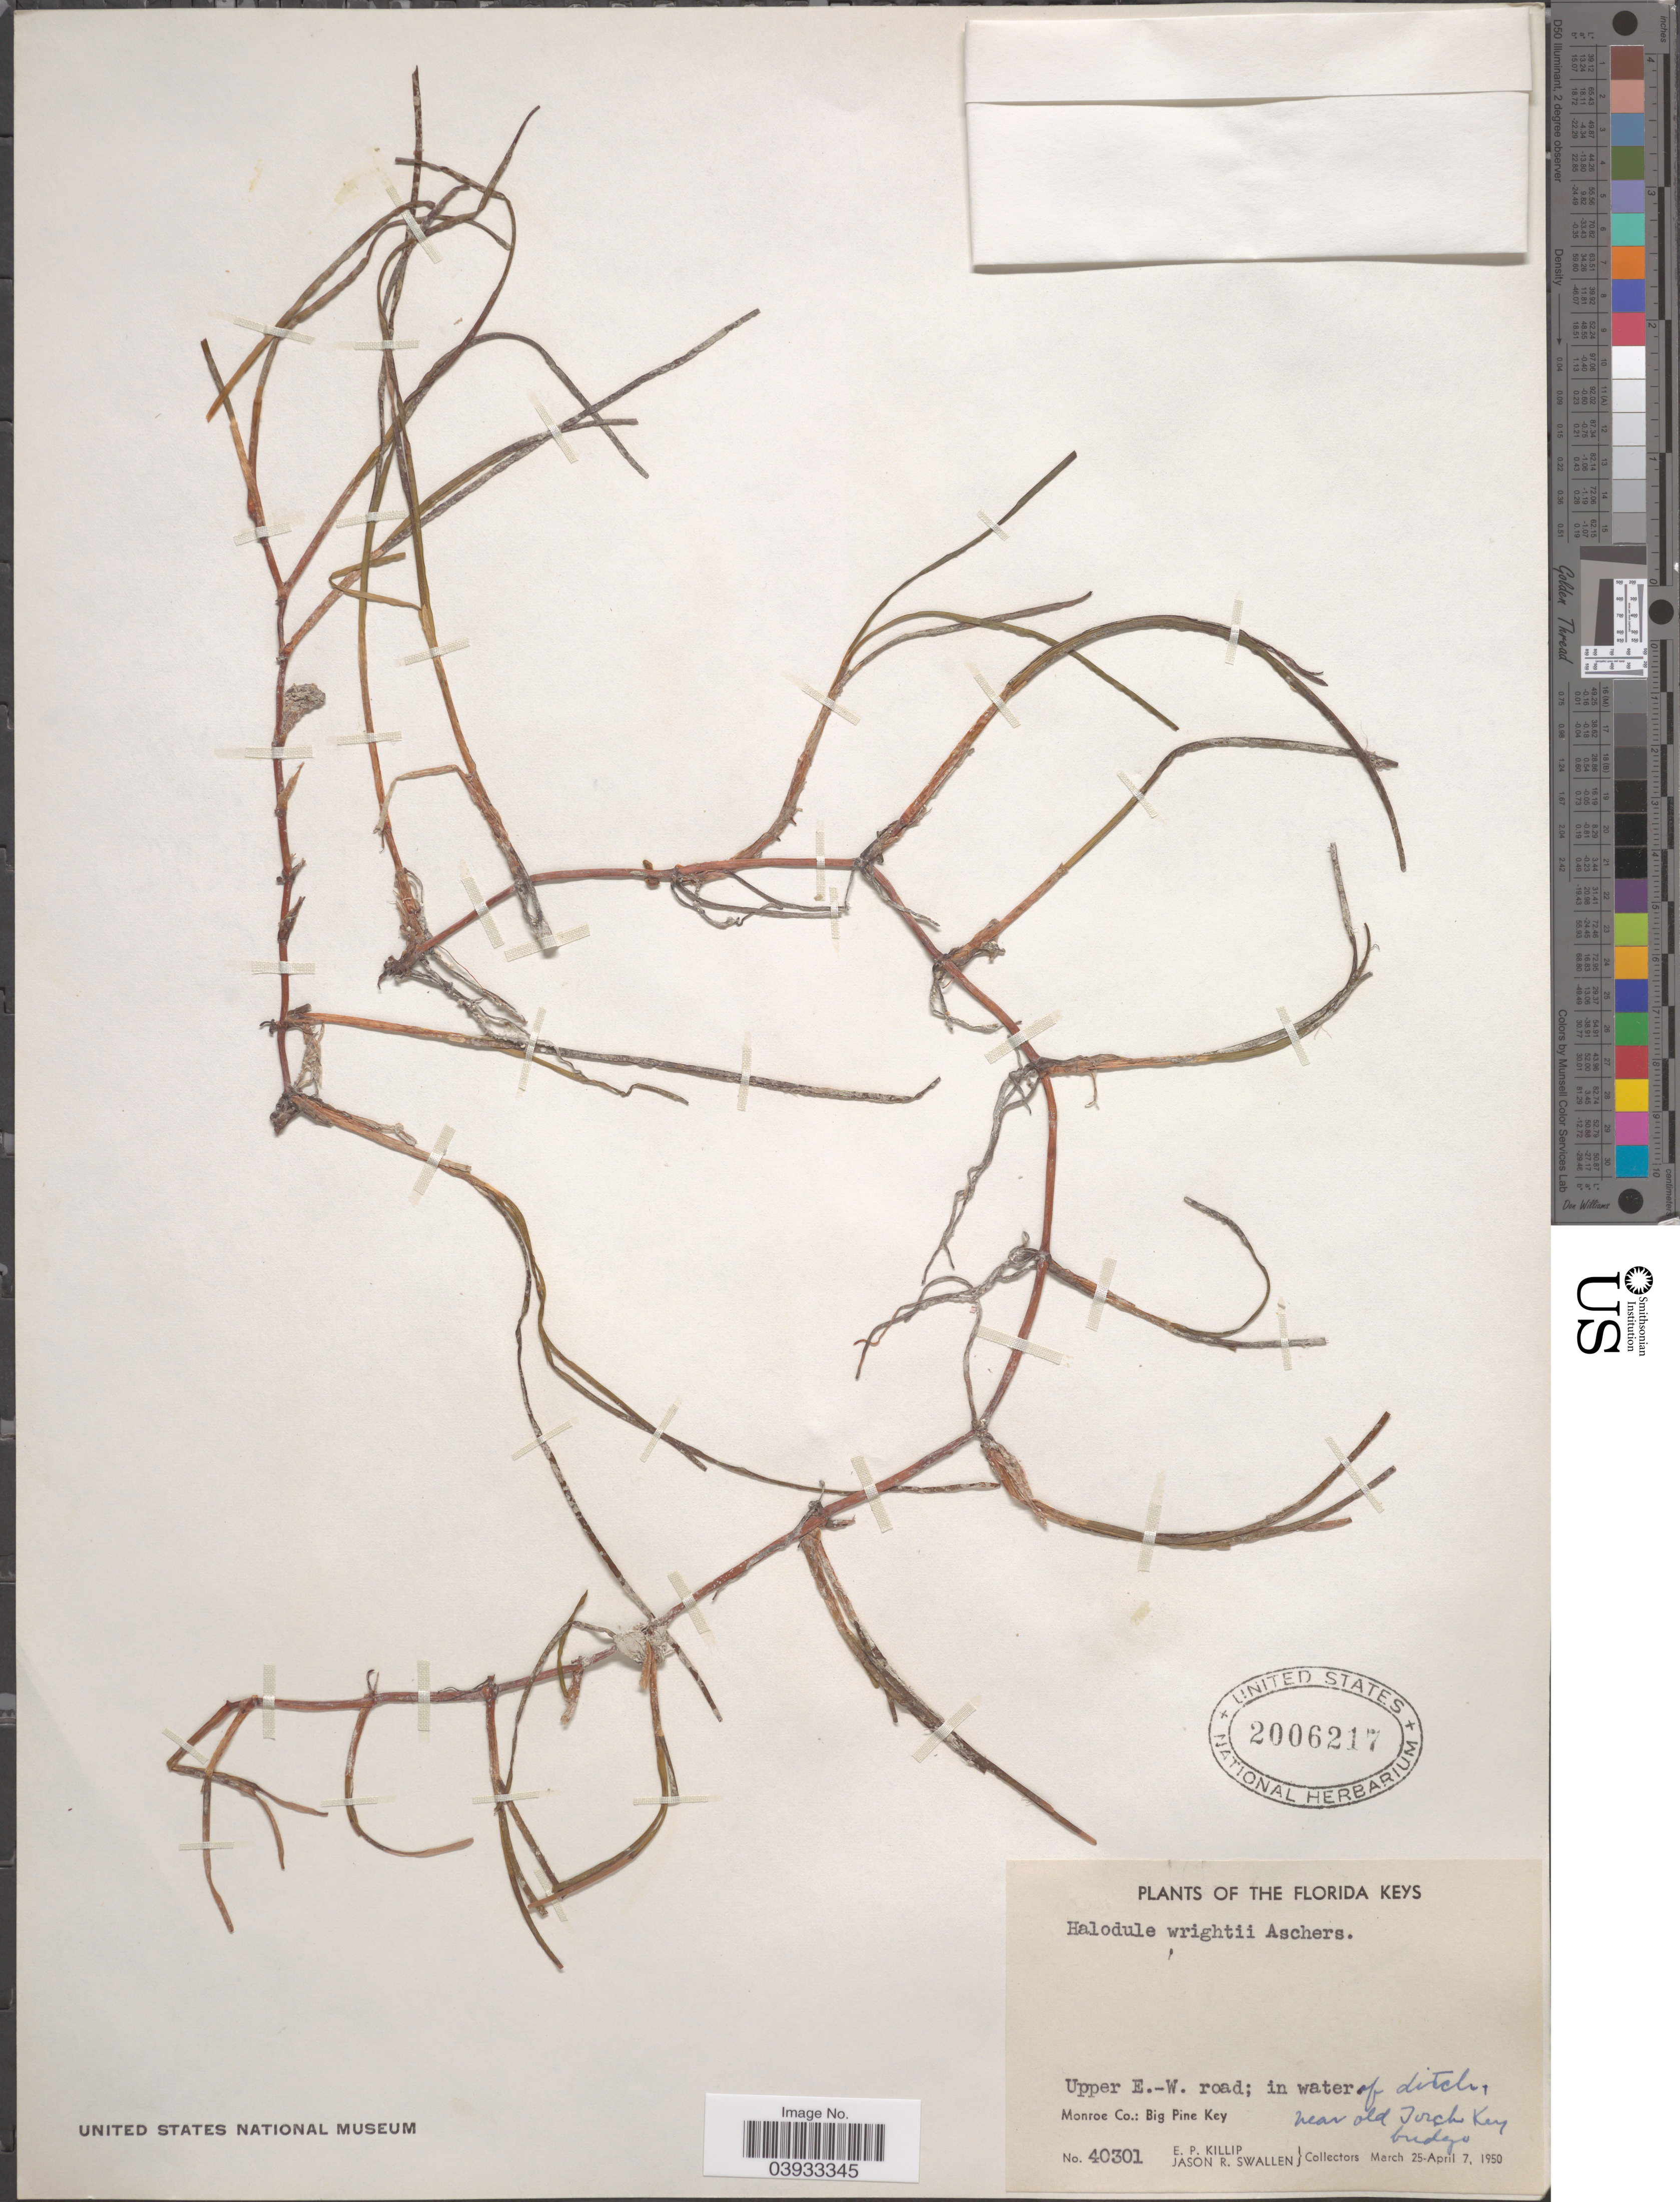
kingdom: Plantae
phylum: Tracheophyta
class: Liliopsida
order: Alismatales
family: Cymodoceaceae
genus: Halodule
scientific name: Halodule wrightii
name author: Asch.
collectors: E. P. Killip & J. R. Swallen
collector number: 40301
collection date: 1950-03-25/1950-04-07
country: United States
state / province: Florida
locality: The Florida Keys. Upper E.-W. road; in water of ditch, near old Torch Key budge. Monroe Co.: Big Pine Key.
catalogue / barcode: US 2006217